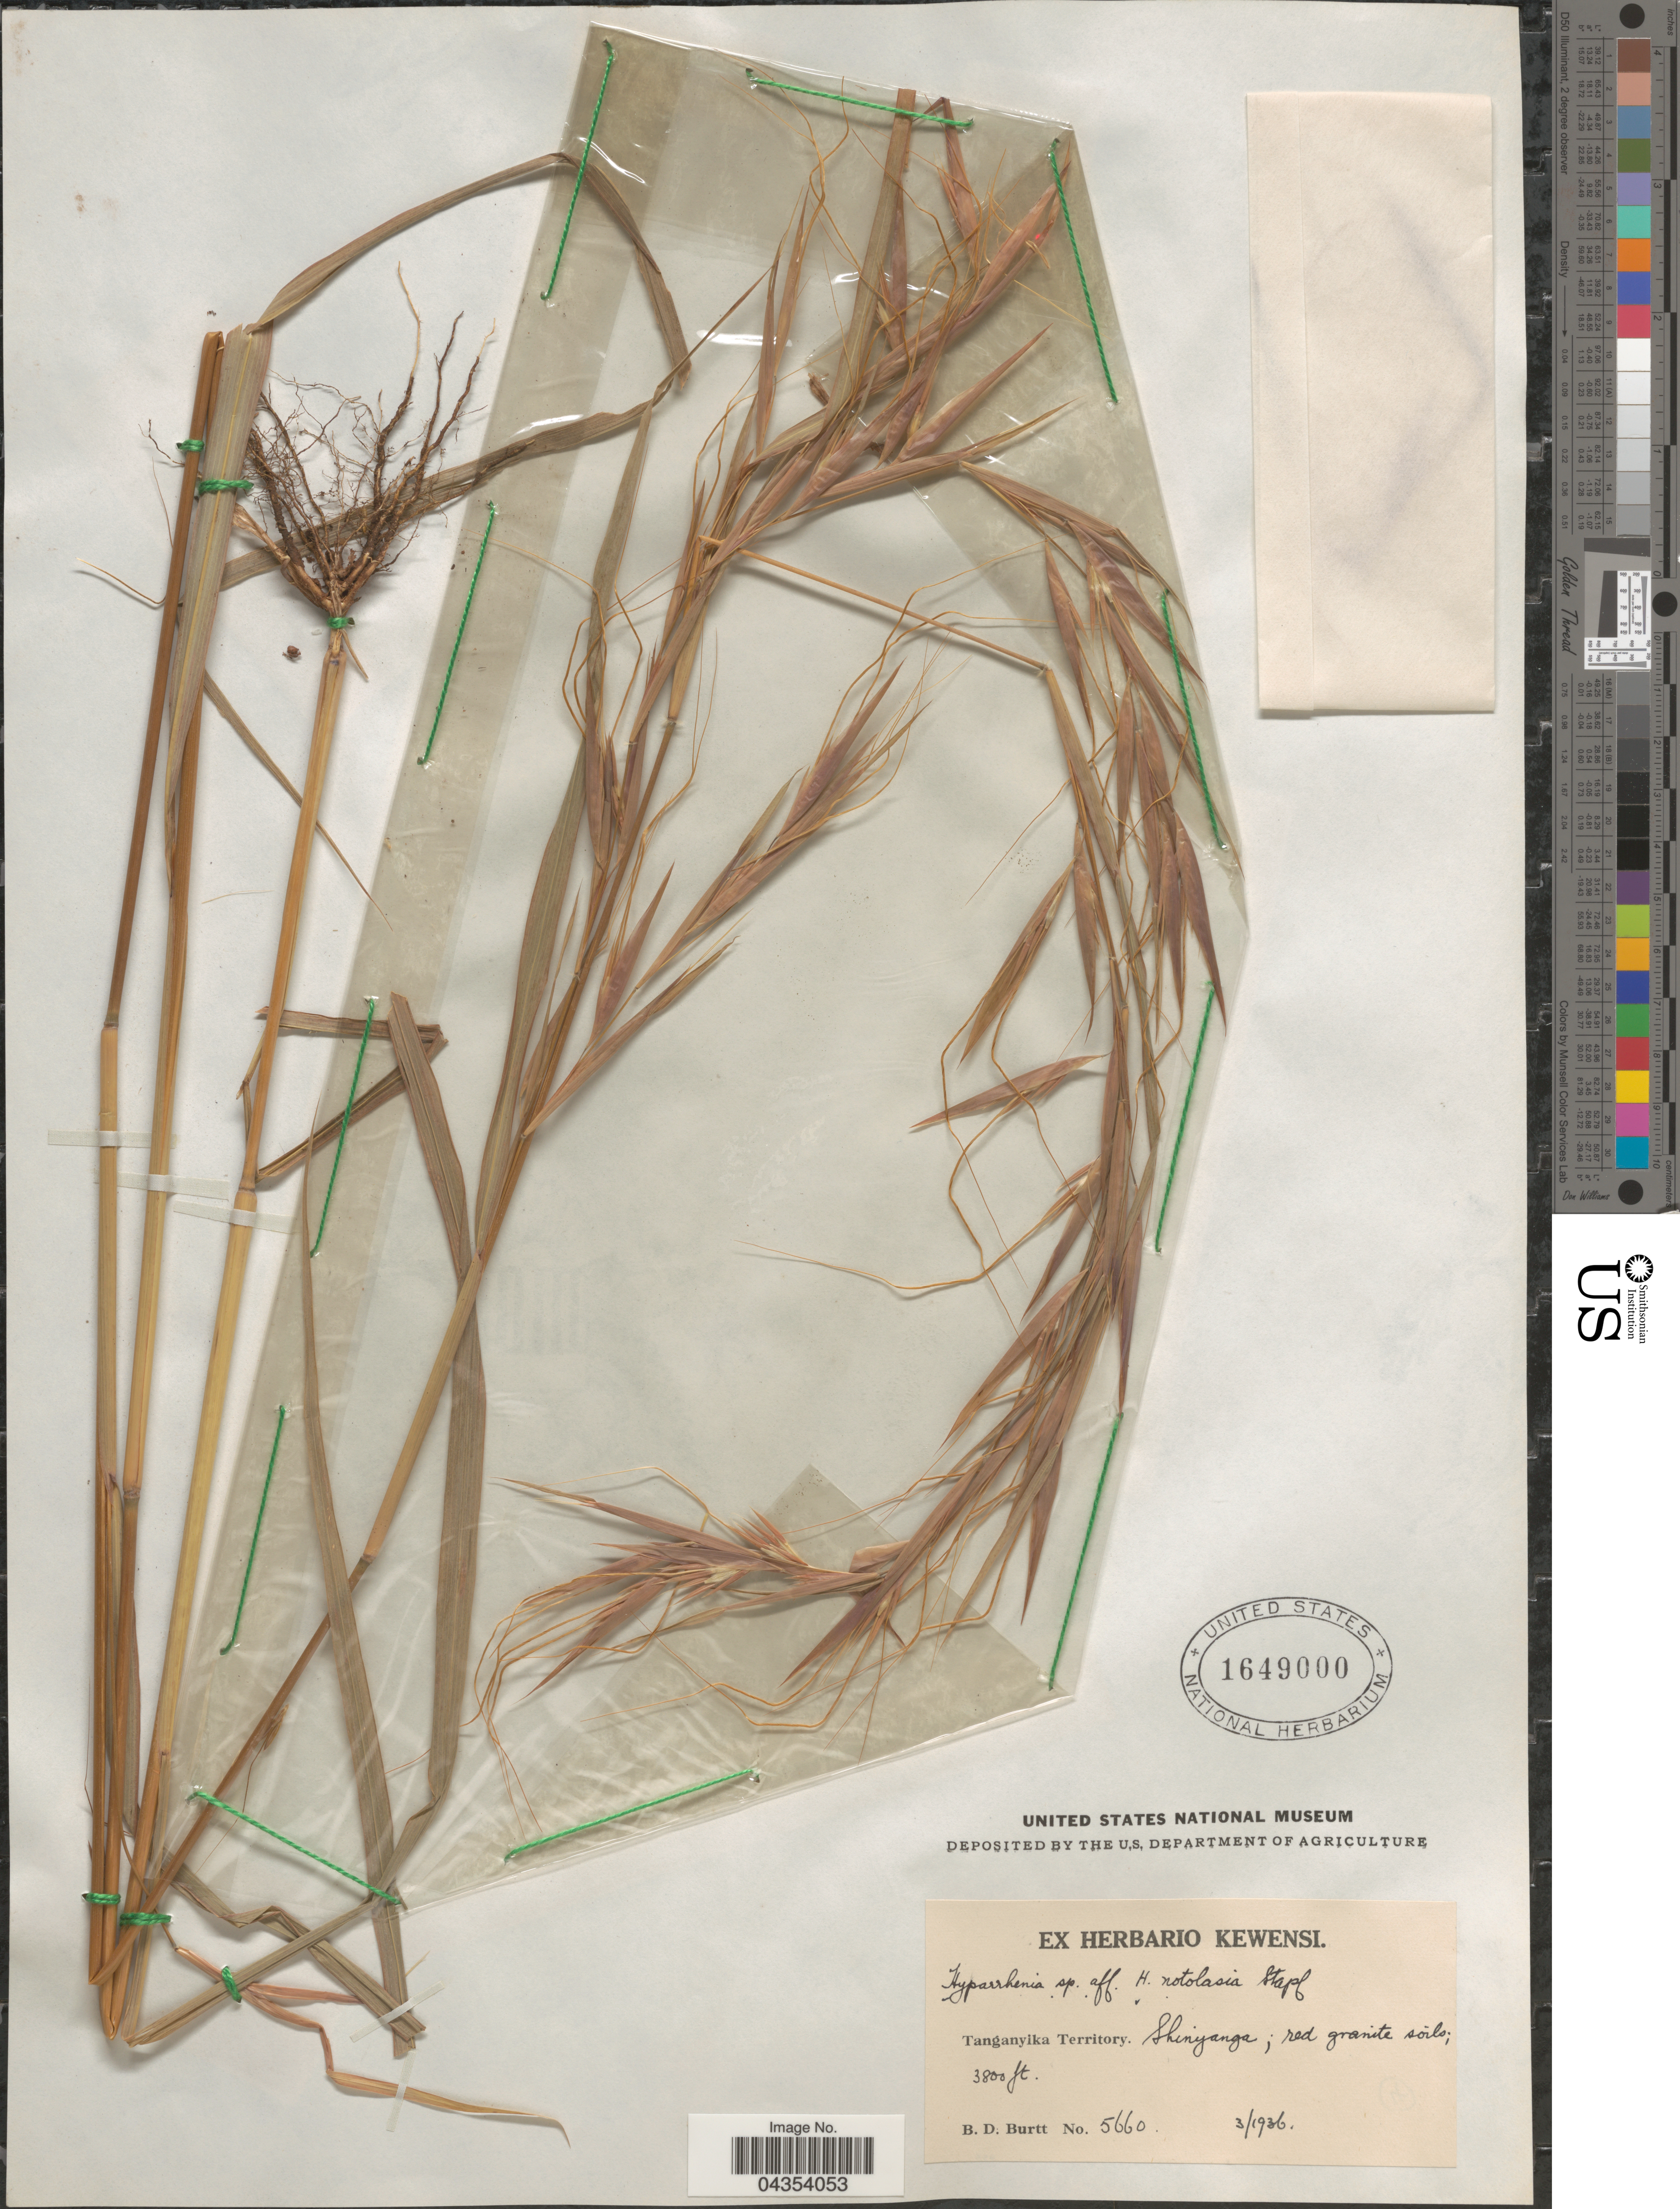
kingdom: Plantae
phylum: Tracheophyta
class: Liliopsida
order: Poales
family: Poaceae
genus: Hyparrhenia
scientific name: Hyparrhenia sp.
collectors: B. D. Burtt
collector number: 5660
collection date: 1936-03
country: Tanzania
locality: Tanganyika Territory: Shinyanga.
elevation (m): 1158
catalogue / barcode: US 1649000